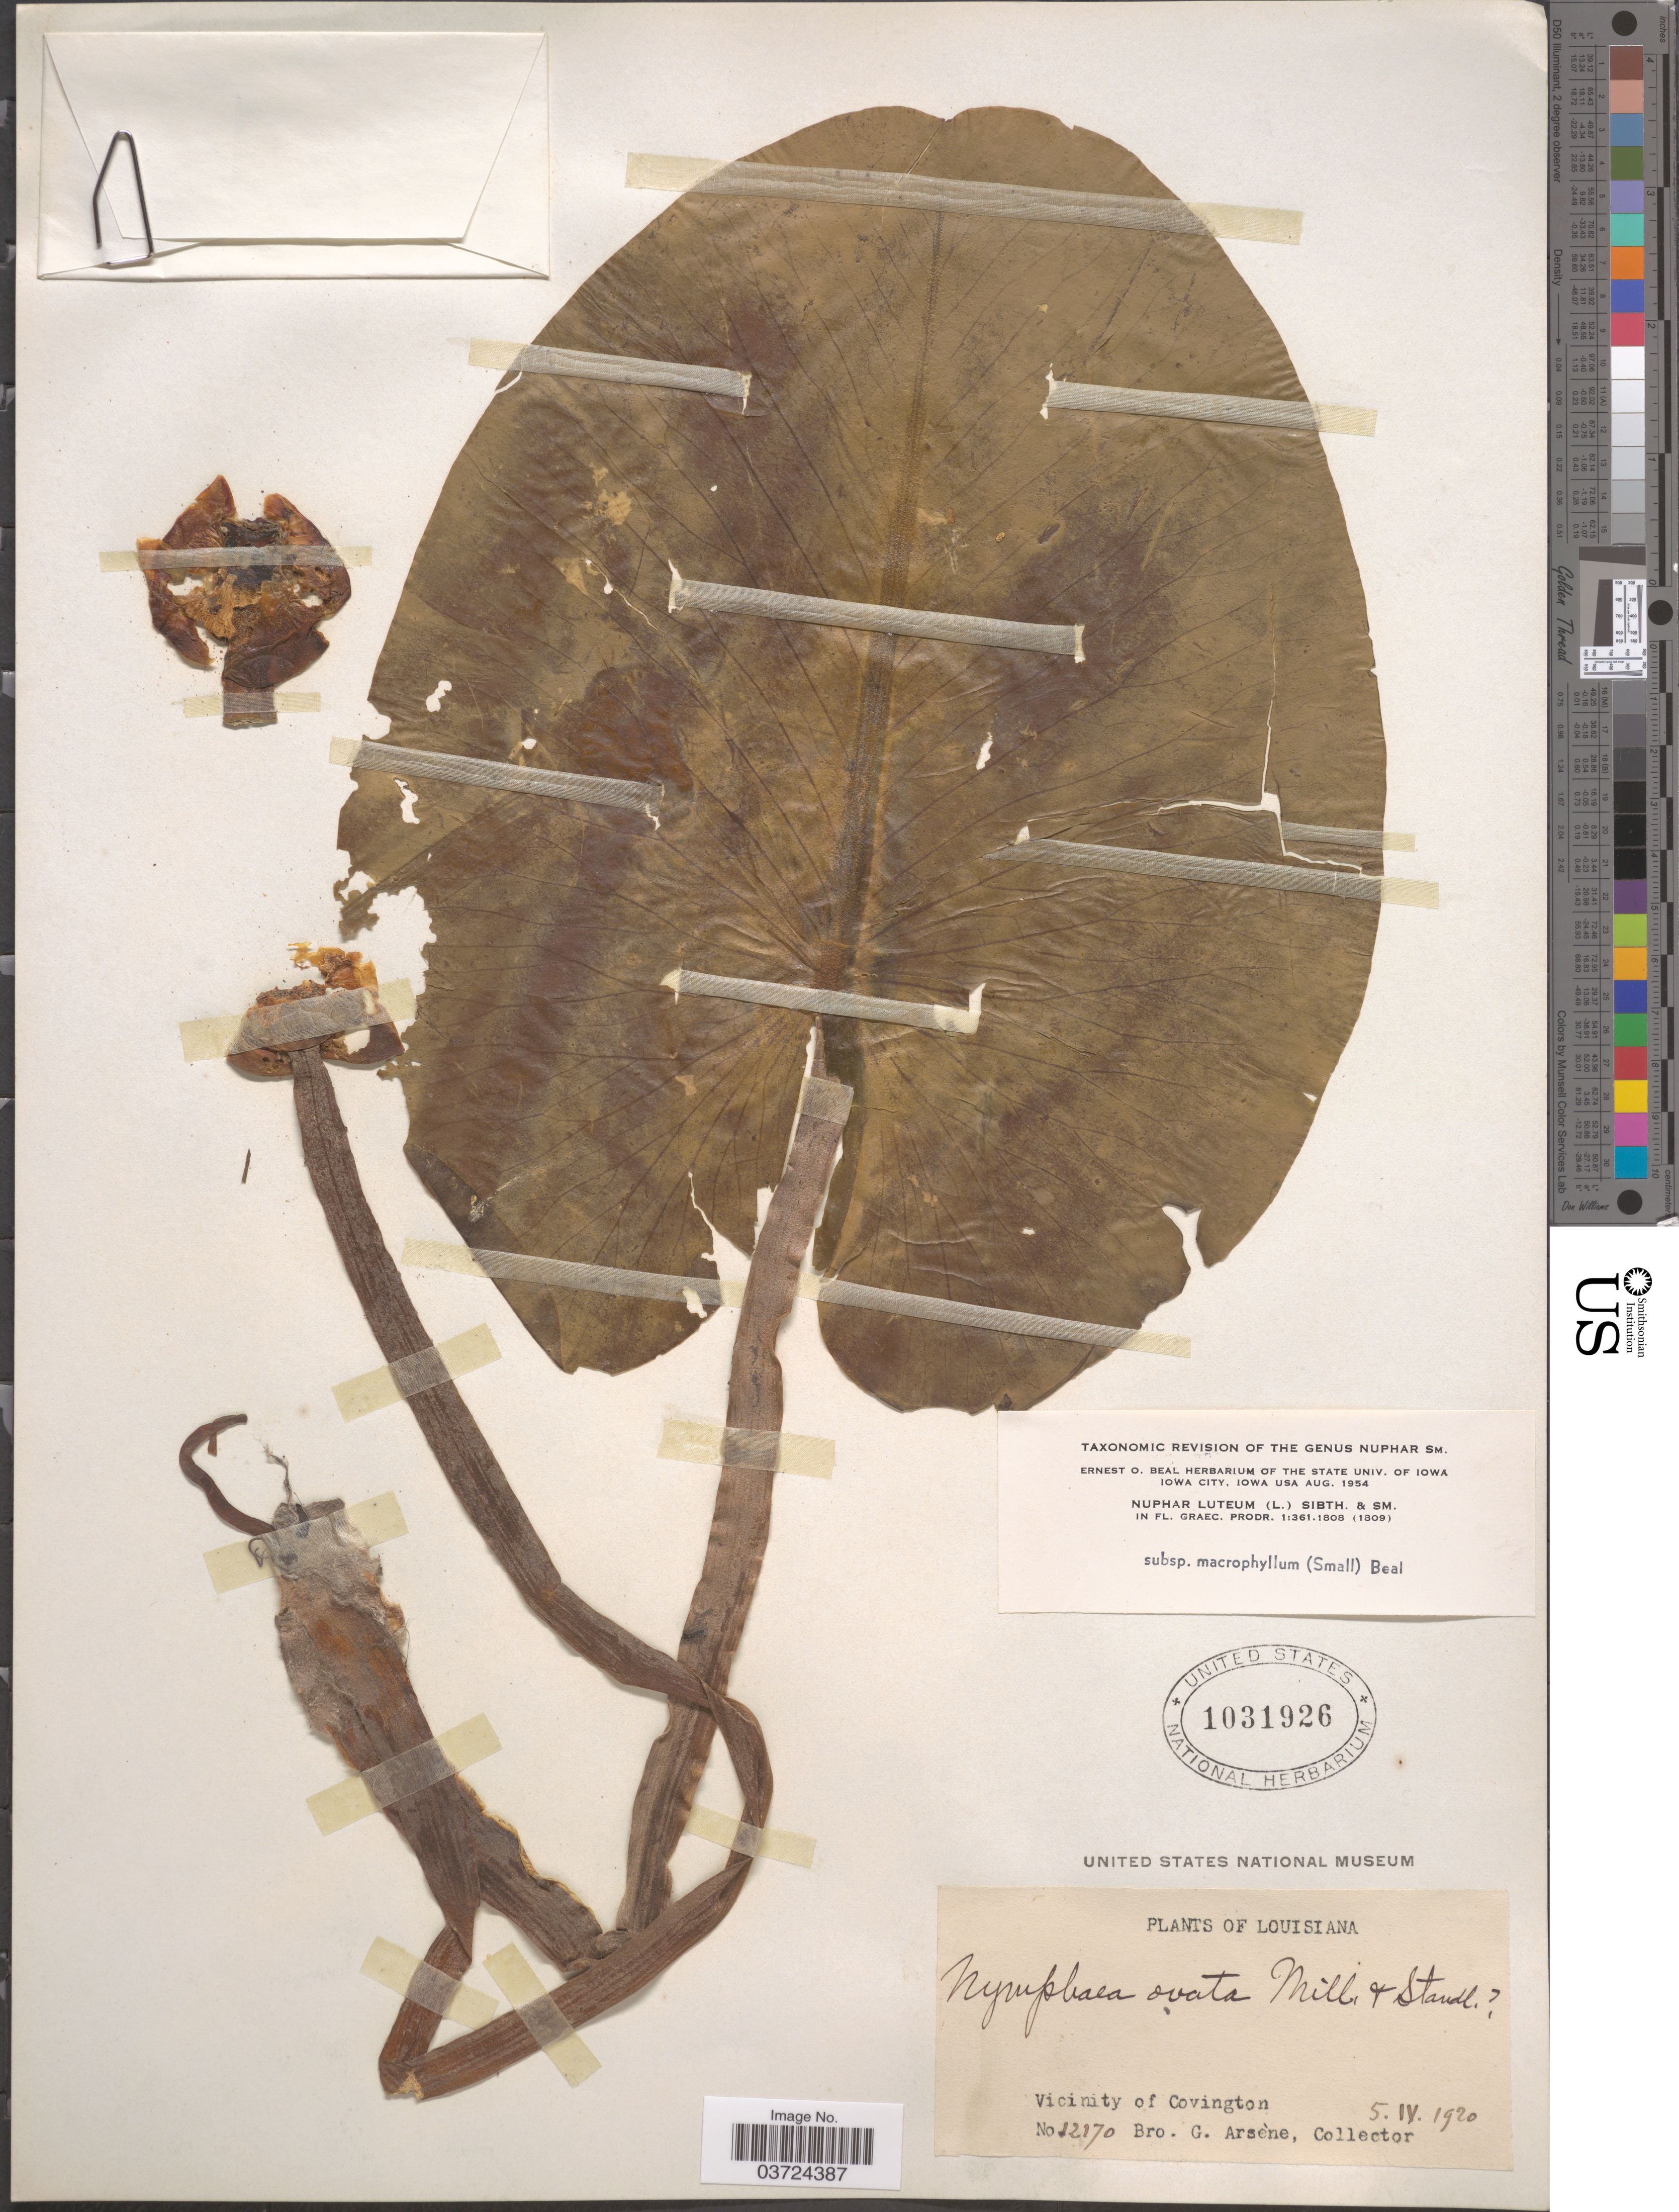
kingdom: Plantae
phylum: Tracheophyta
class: Magnoliopsida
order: Nymphaeales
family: Nymphaeaceae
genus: Nuphar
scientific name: Nuphar advena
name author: (Aiton) W.T. Aiton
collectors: Bro. G. Arsène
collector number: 12170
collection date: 1920-04-05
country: United States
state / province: Louisiana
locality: Vicinity of Covington.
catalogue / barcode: US 1031926